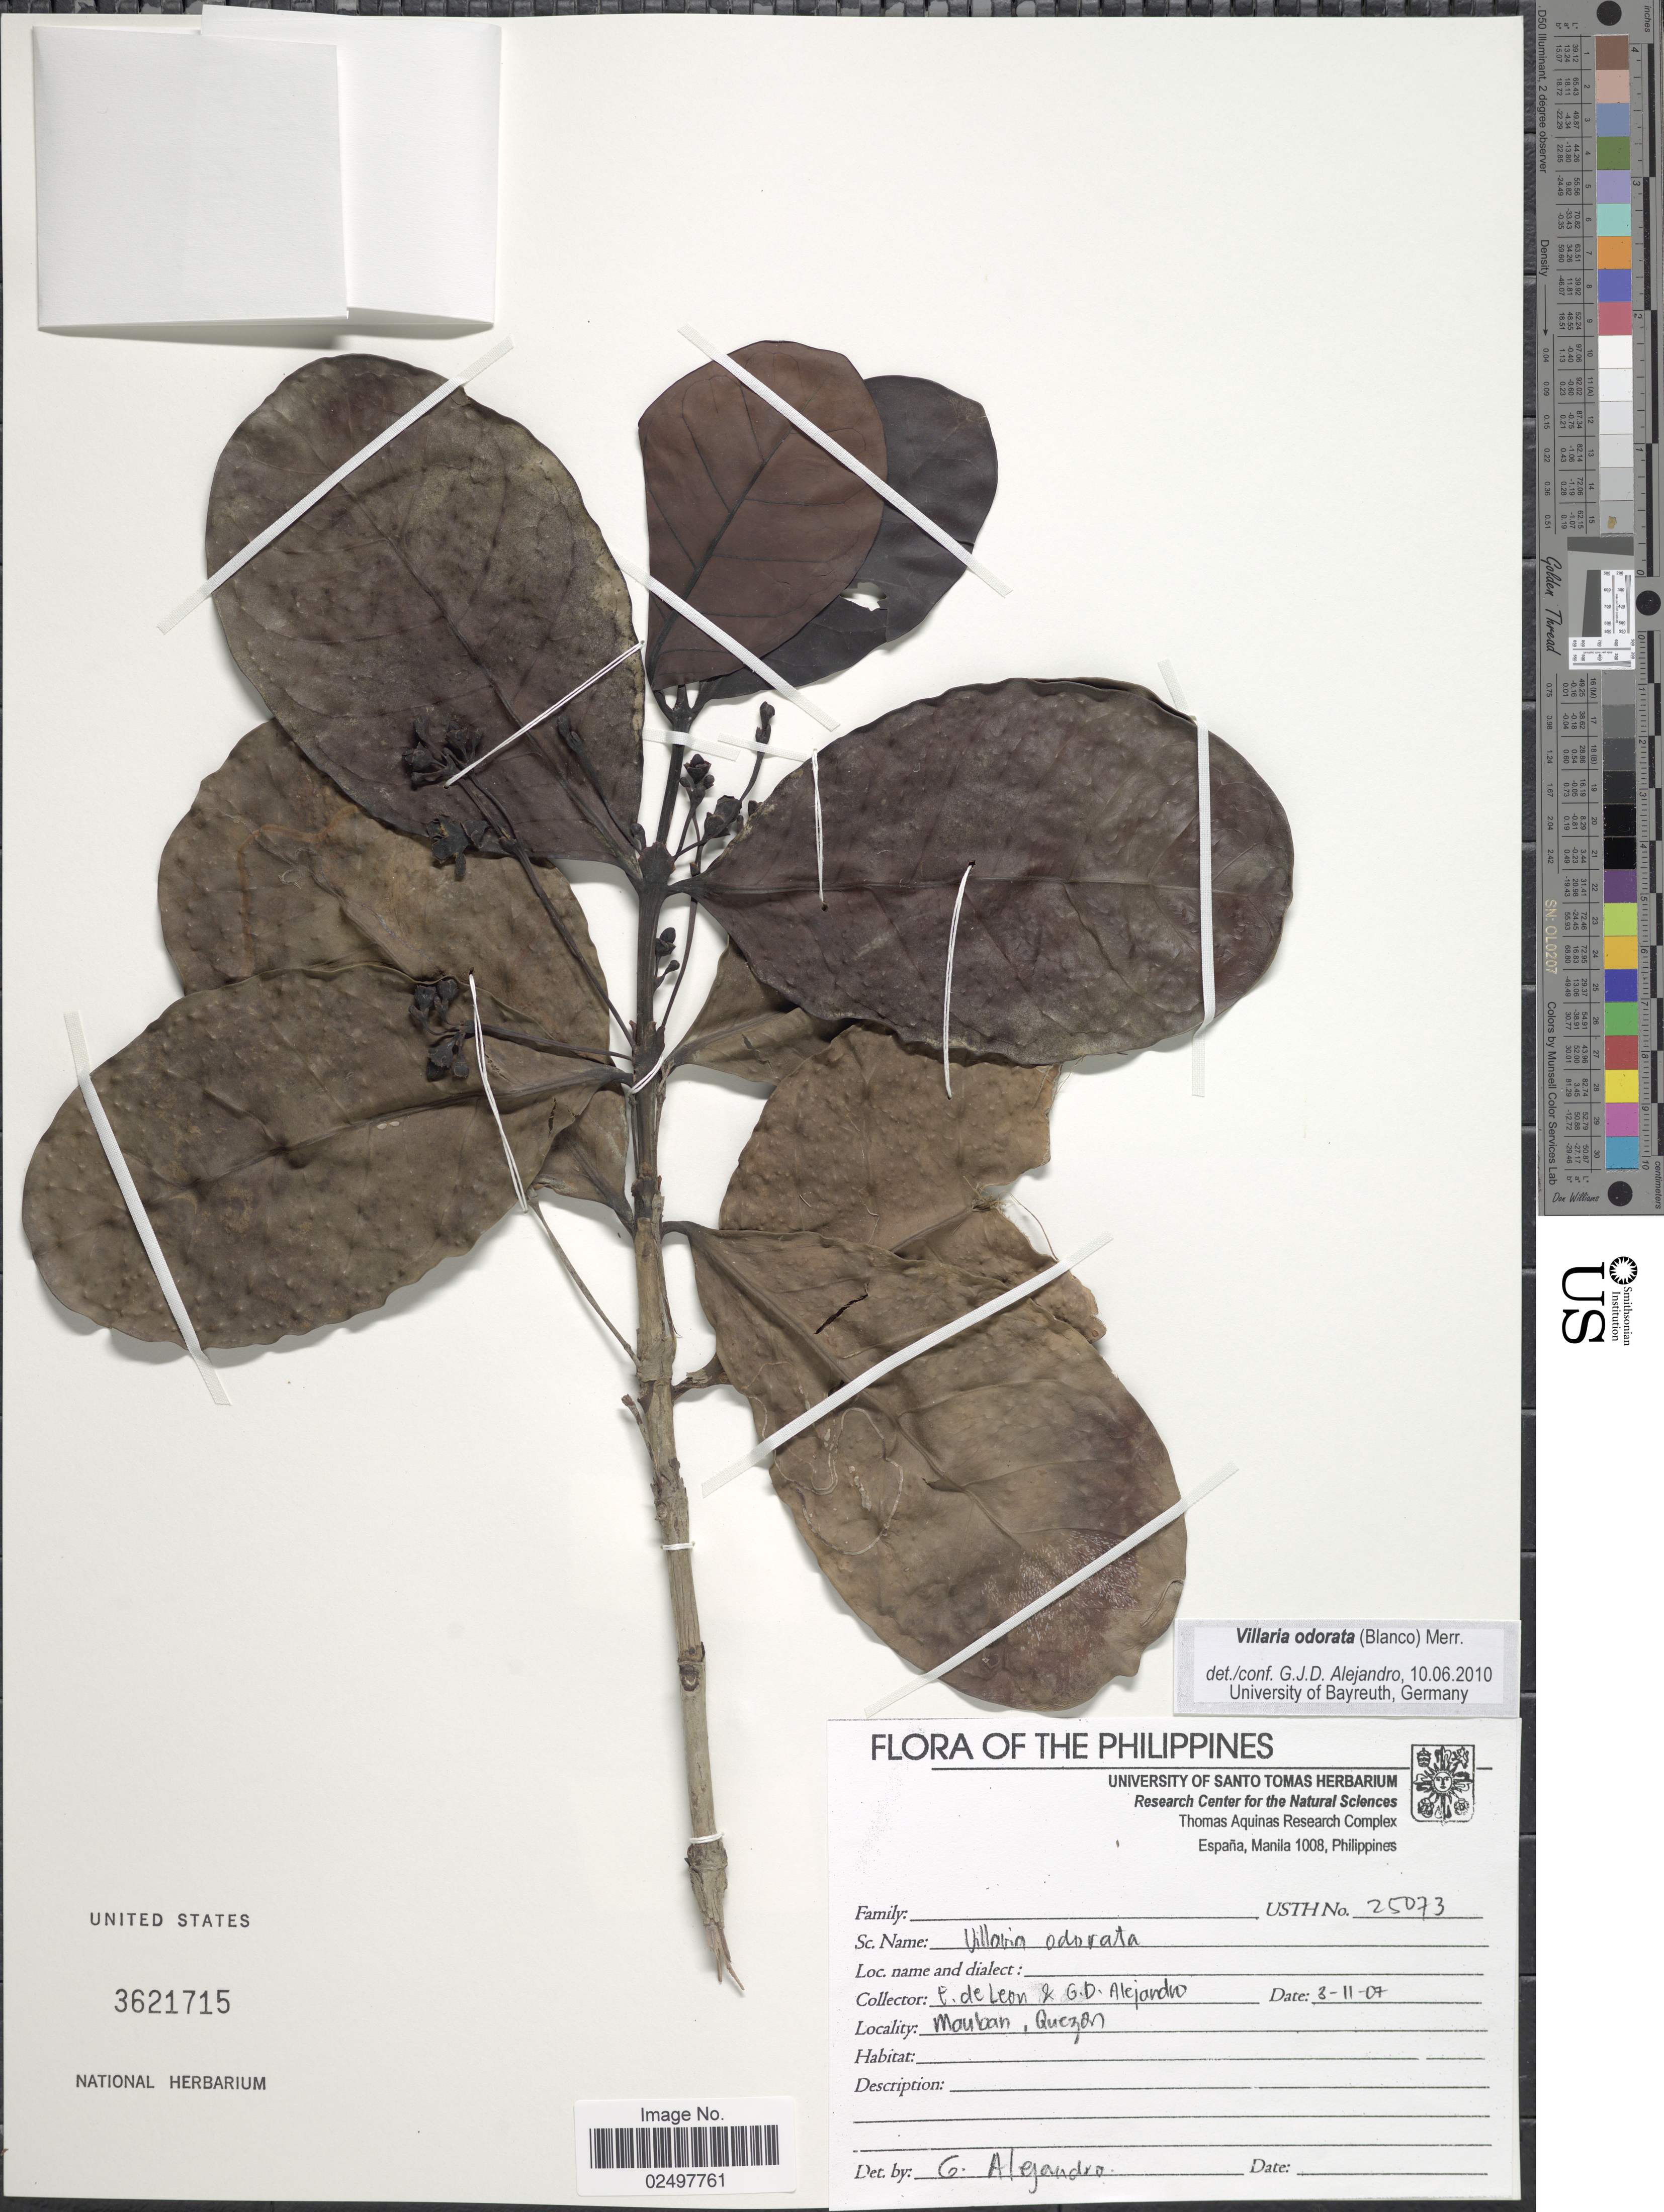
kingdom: Plantae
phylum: Tracheophyta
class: Magnoliopsida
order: Gentianales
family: Rubiaceae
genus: Villaria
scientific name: Villaria odorata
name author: (Blanco) Merr.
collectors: E. de Leon & G. J. D. Alejandro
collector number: USTH25073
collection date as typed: Transcribed d/m/y: 3/11/7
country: Philippines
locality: Mauban, Quezon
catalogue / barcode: US 3621715